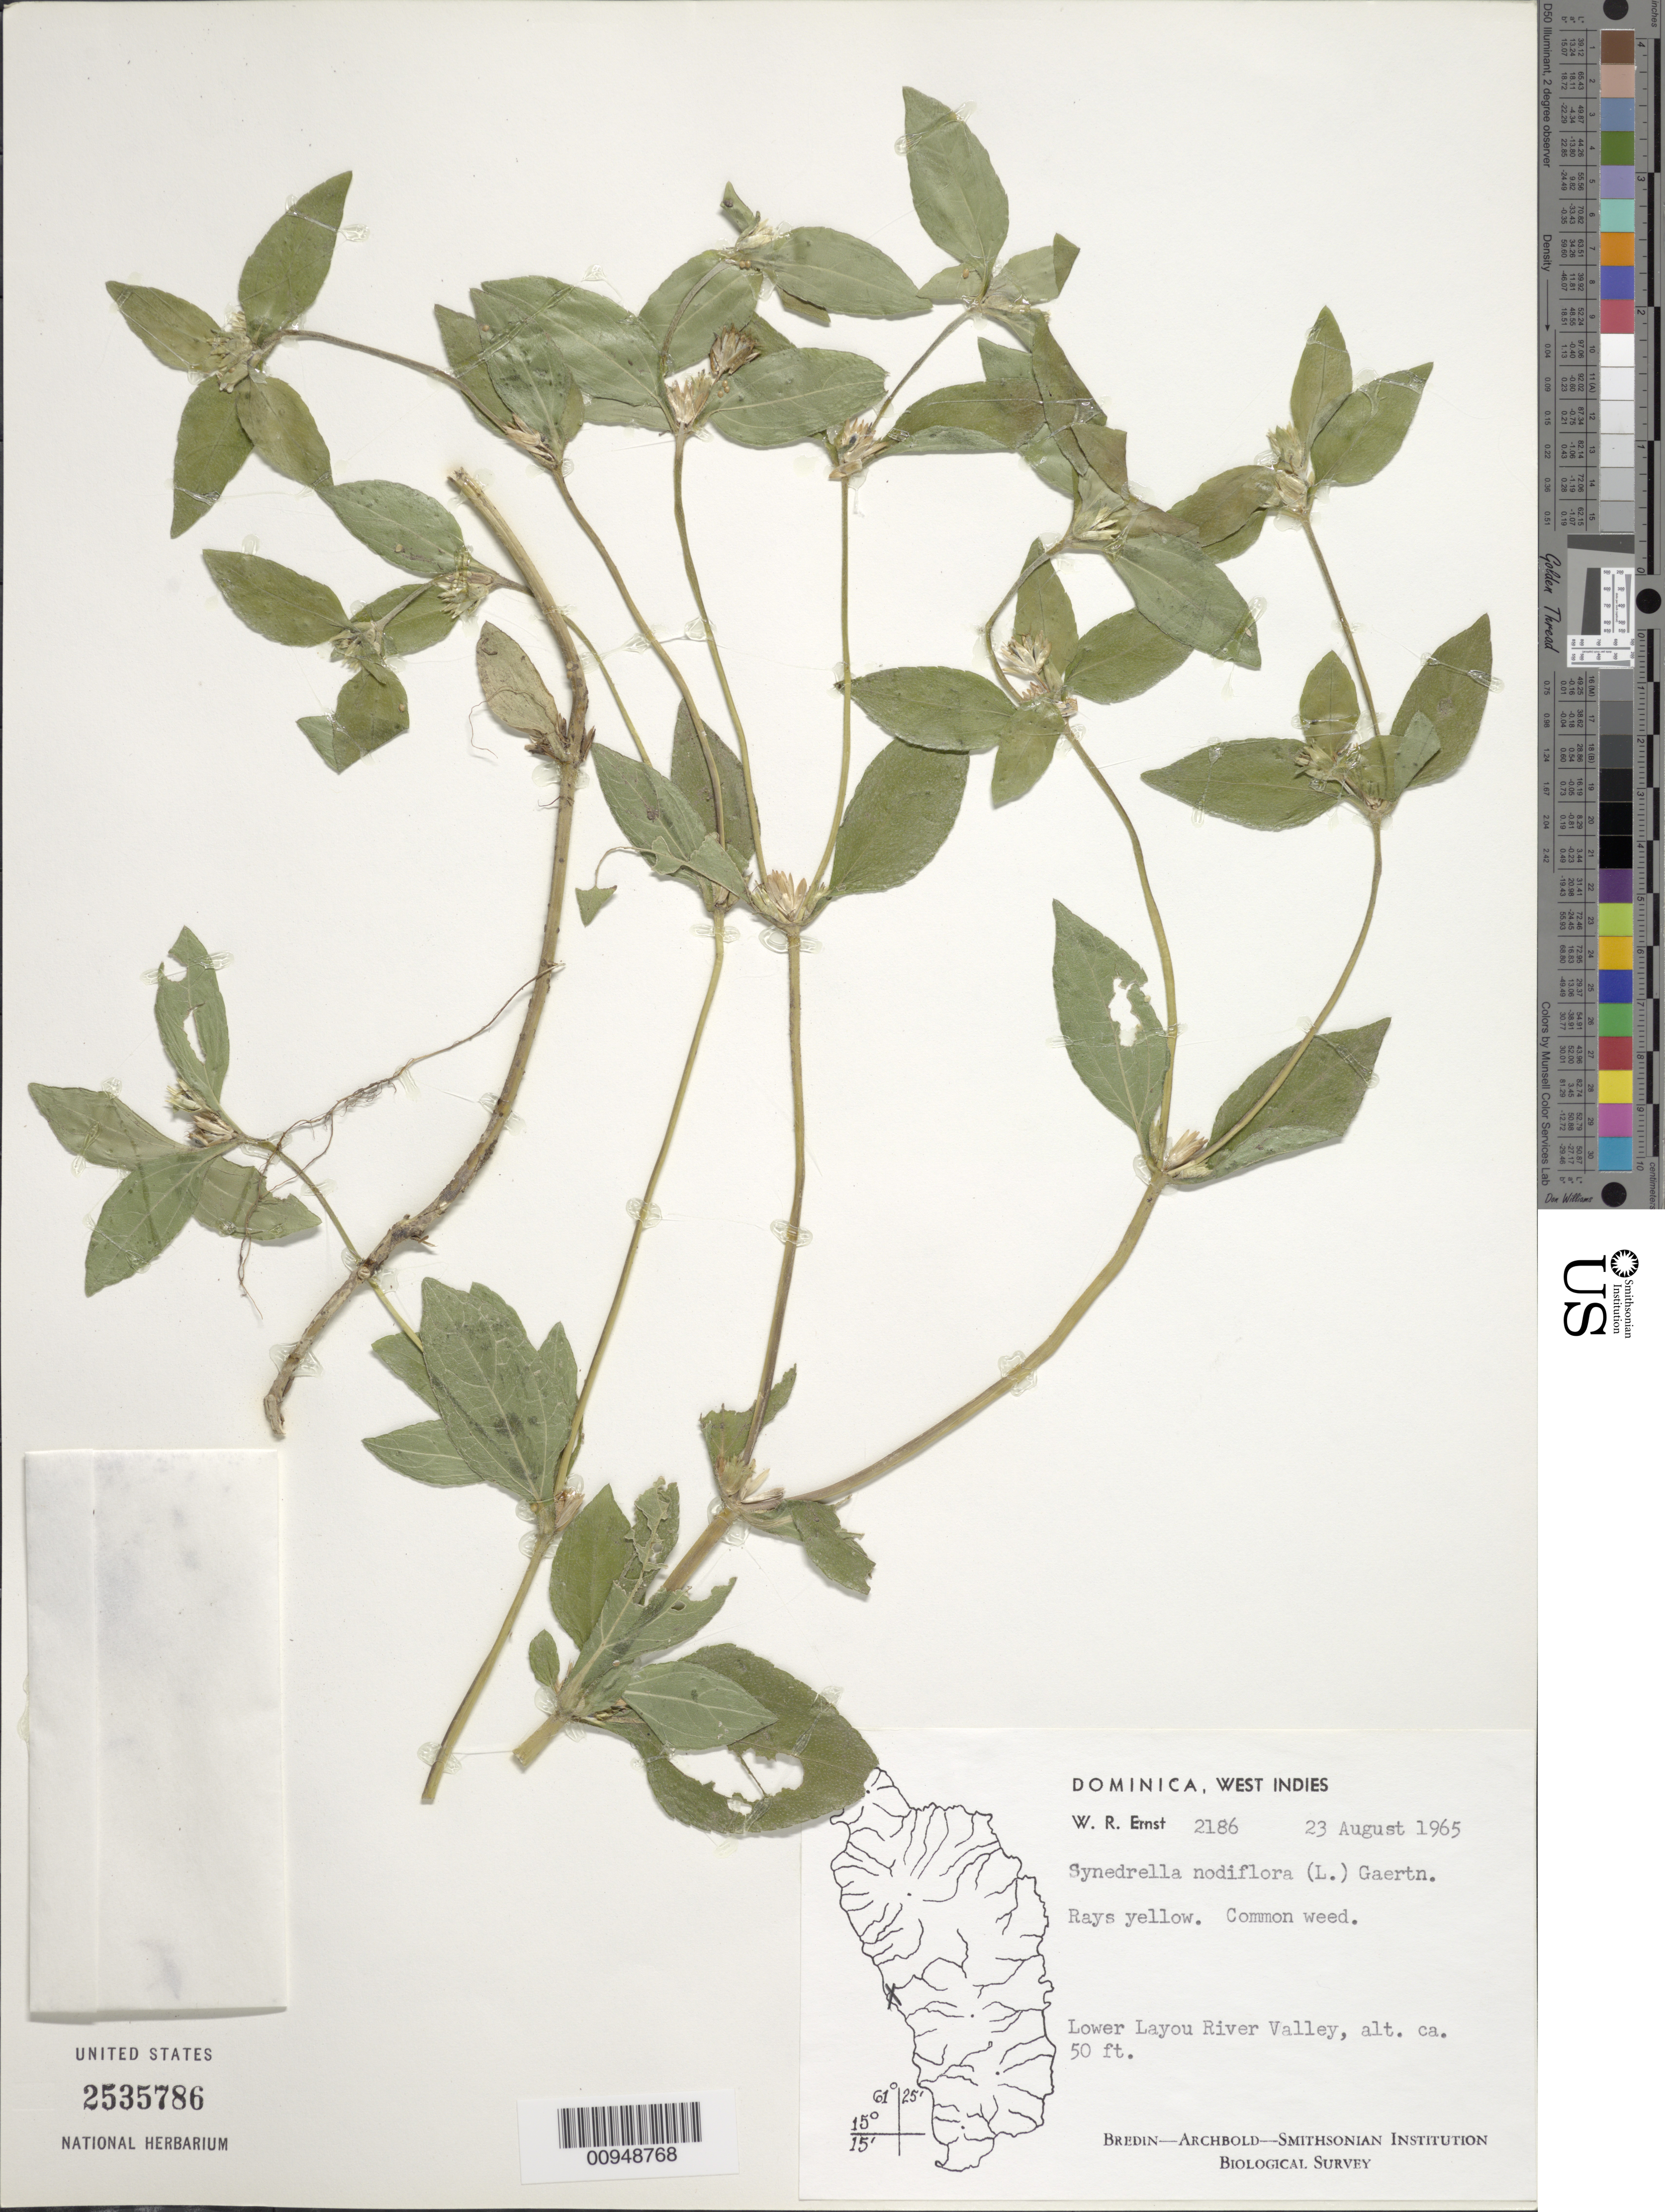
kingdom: Plantae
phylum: Tracheophyta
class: Magnoliopsida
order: Asterales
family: Asteraceae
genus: Synedrella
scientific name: Synedrella nodiflora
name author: (L.) Gaertn.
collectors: W. R. Ernst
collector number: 2186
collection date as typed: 23 Aug 1965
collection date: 1965-08-23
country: Dominica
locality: lower Layou River Valley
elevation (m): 15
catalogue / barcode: US 2535786